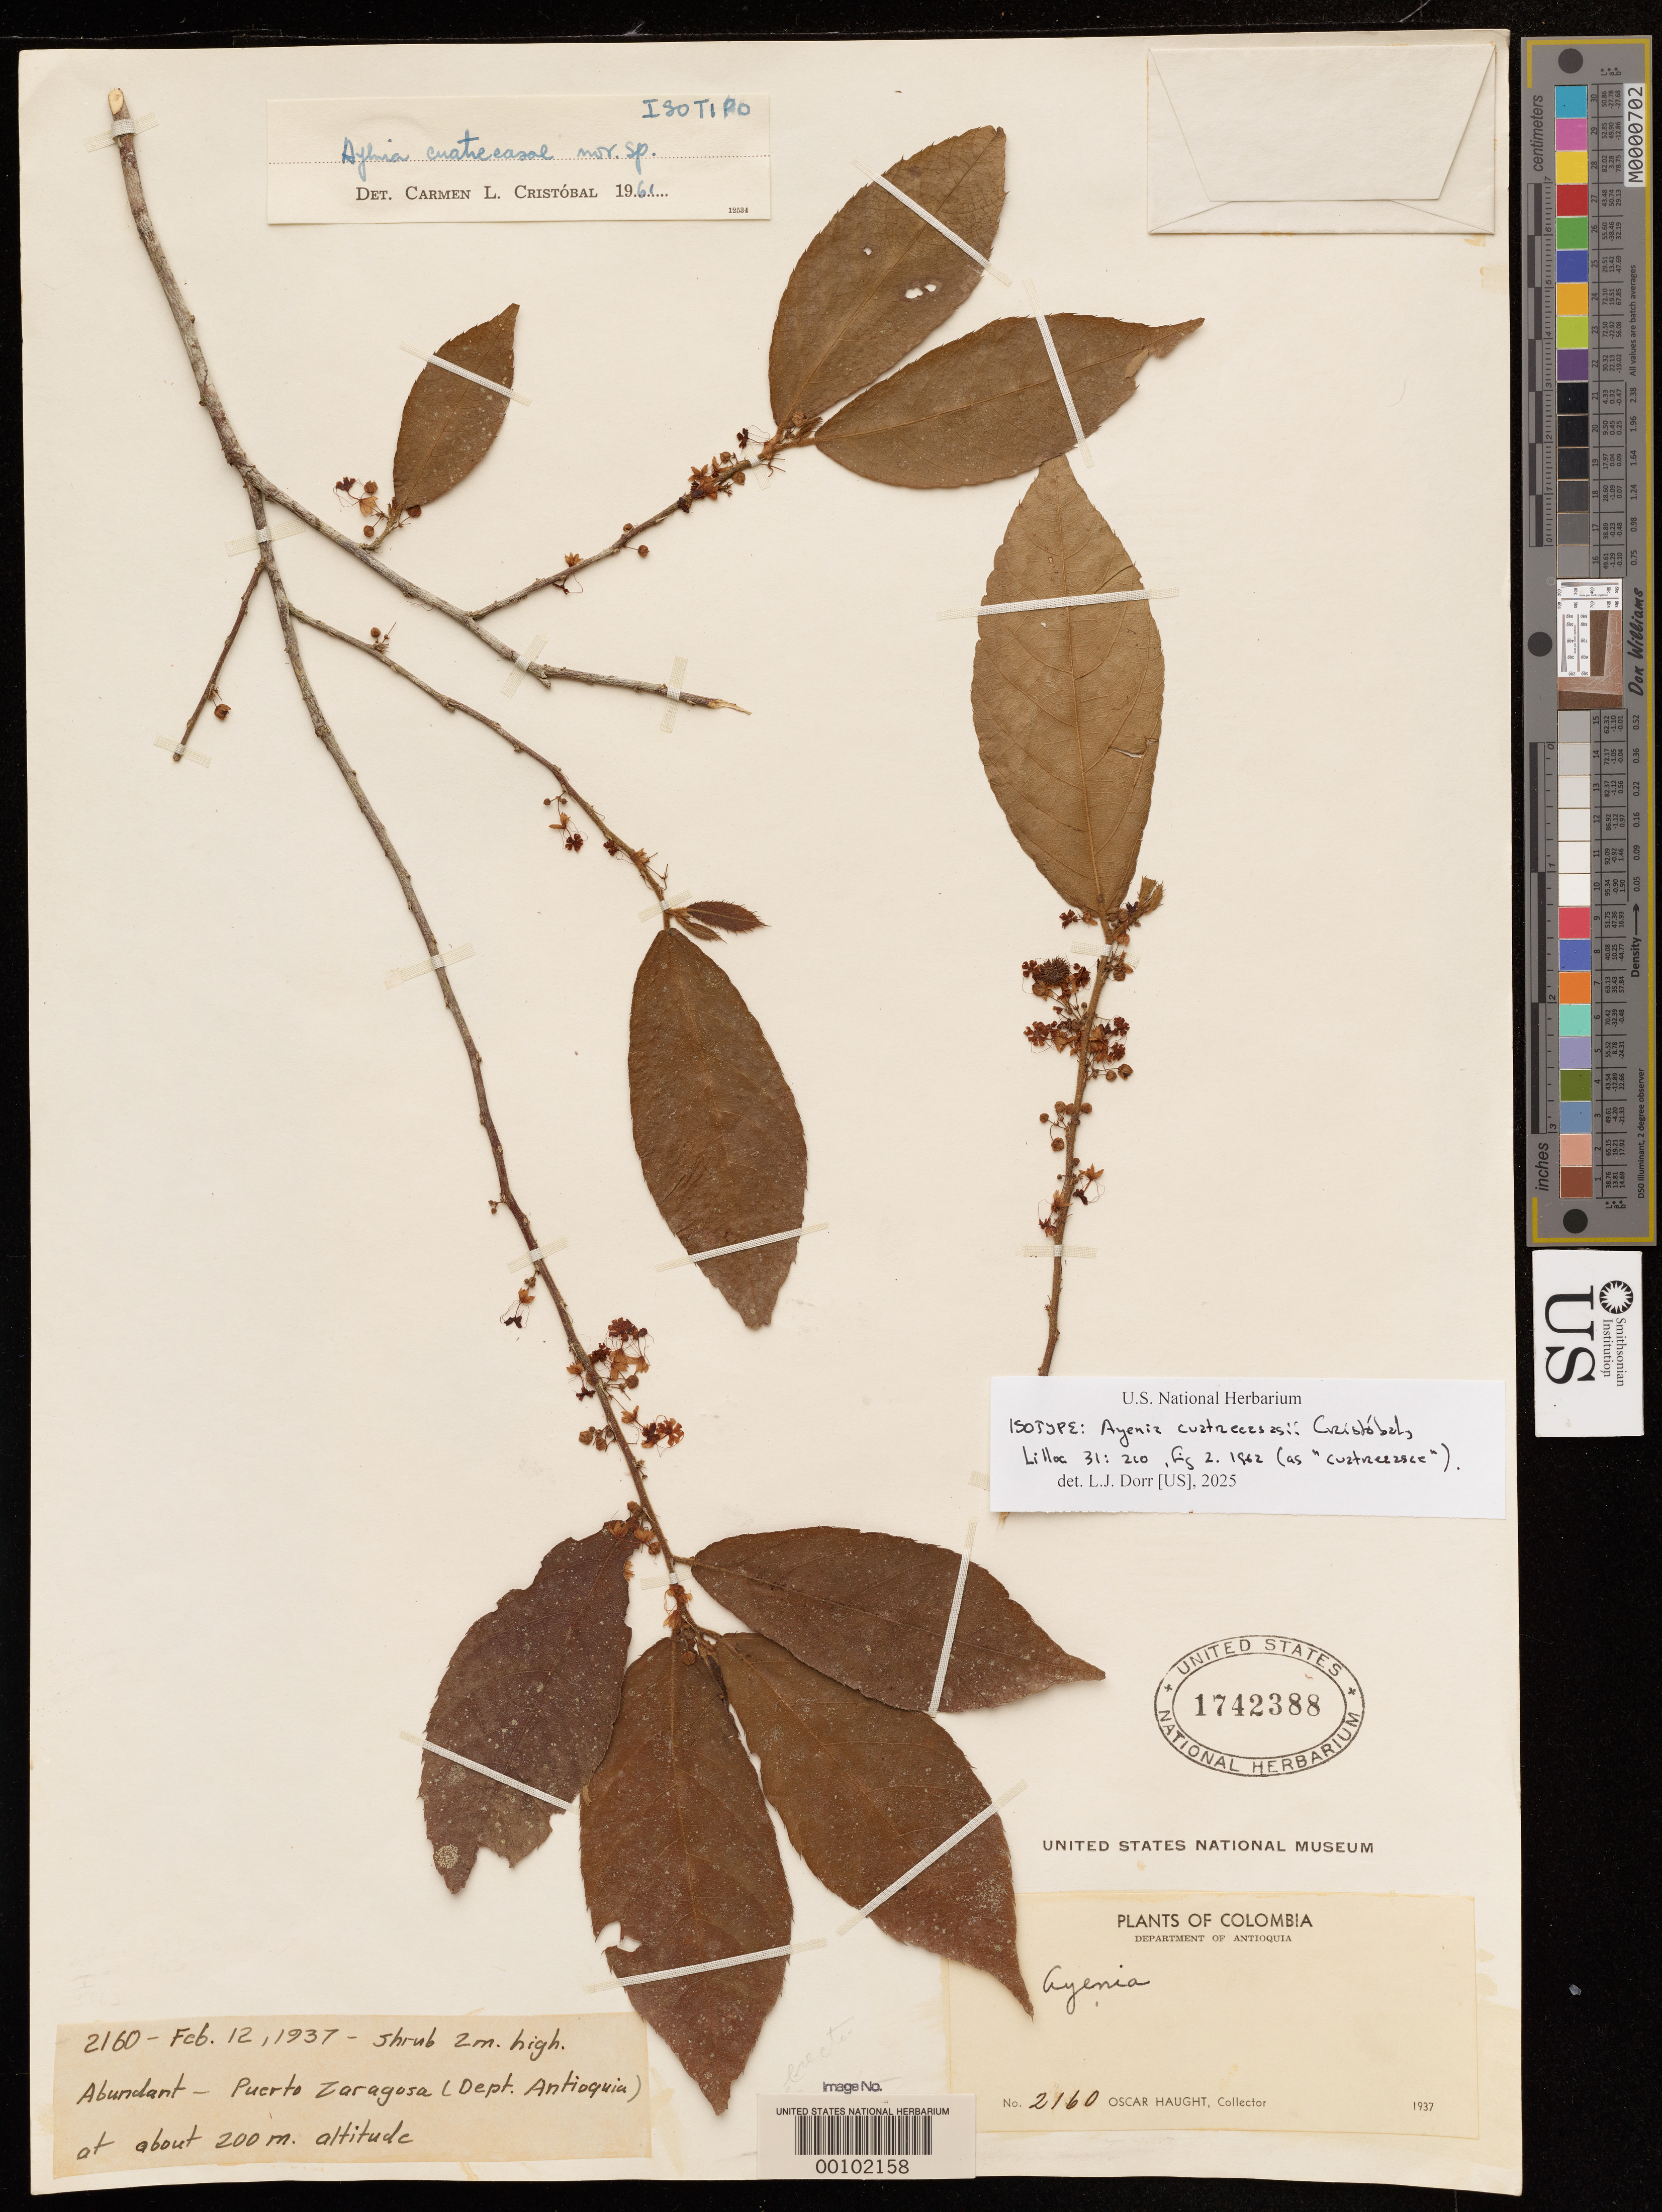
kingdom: Plantae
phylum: Tracheophyta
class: Magnoliopsida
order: Malvales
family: Malvaceae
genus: Ayenia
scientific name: Ayenia cuatrecasasii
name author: Cristóbal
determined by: Dorr, Laurence J., Curator (BOT), Smithsonian Institution - National Museum of Natural History (UNITED STATES)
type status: Isotype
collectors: O. L. Haught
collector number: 2160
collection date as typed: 12 Feb 1937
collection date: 1937-02-12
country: Colombia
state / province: Antioquia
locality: Puerto Zaragosa.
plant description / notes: Published as 'cuatrecasae'; corrected by L.J. Dorr (US) 2026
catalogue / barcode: US 1742388